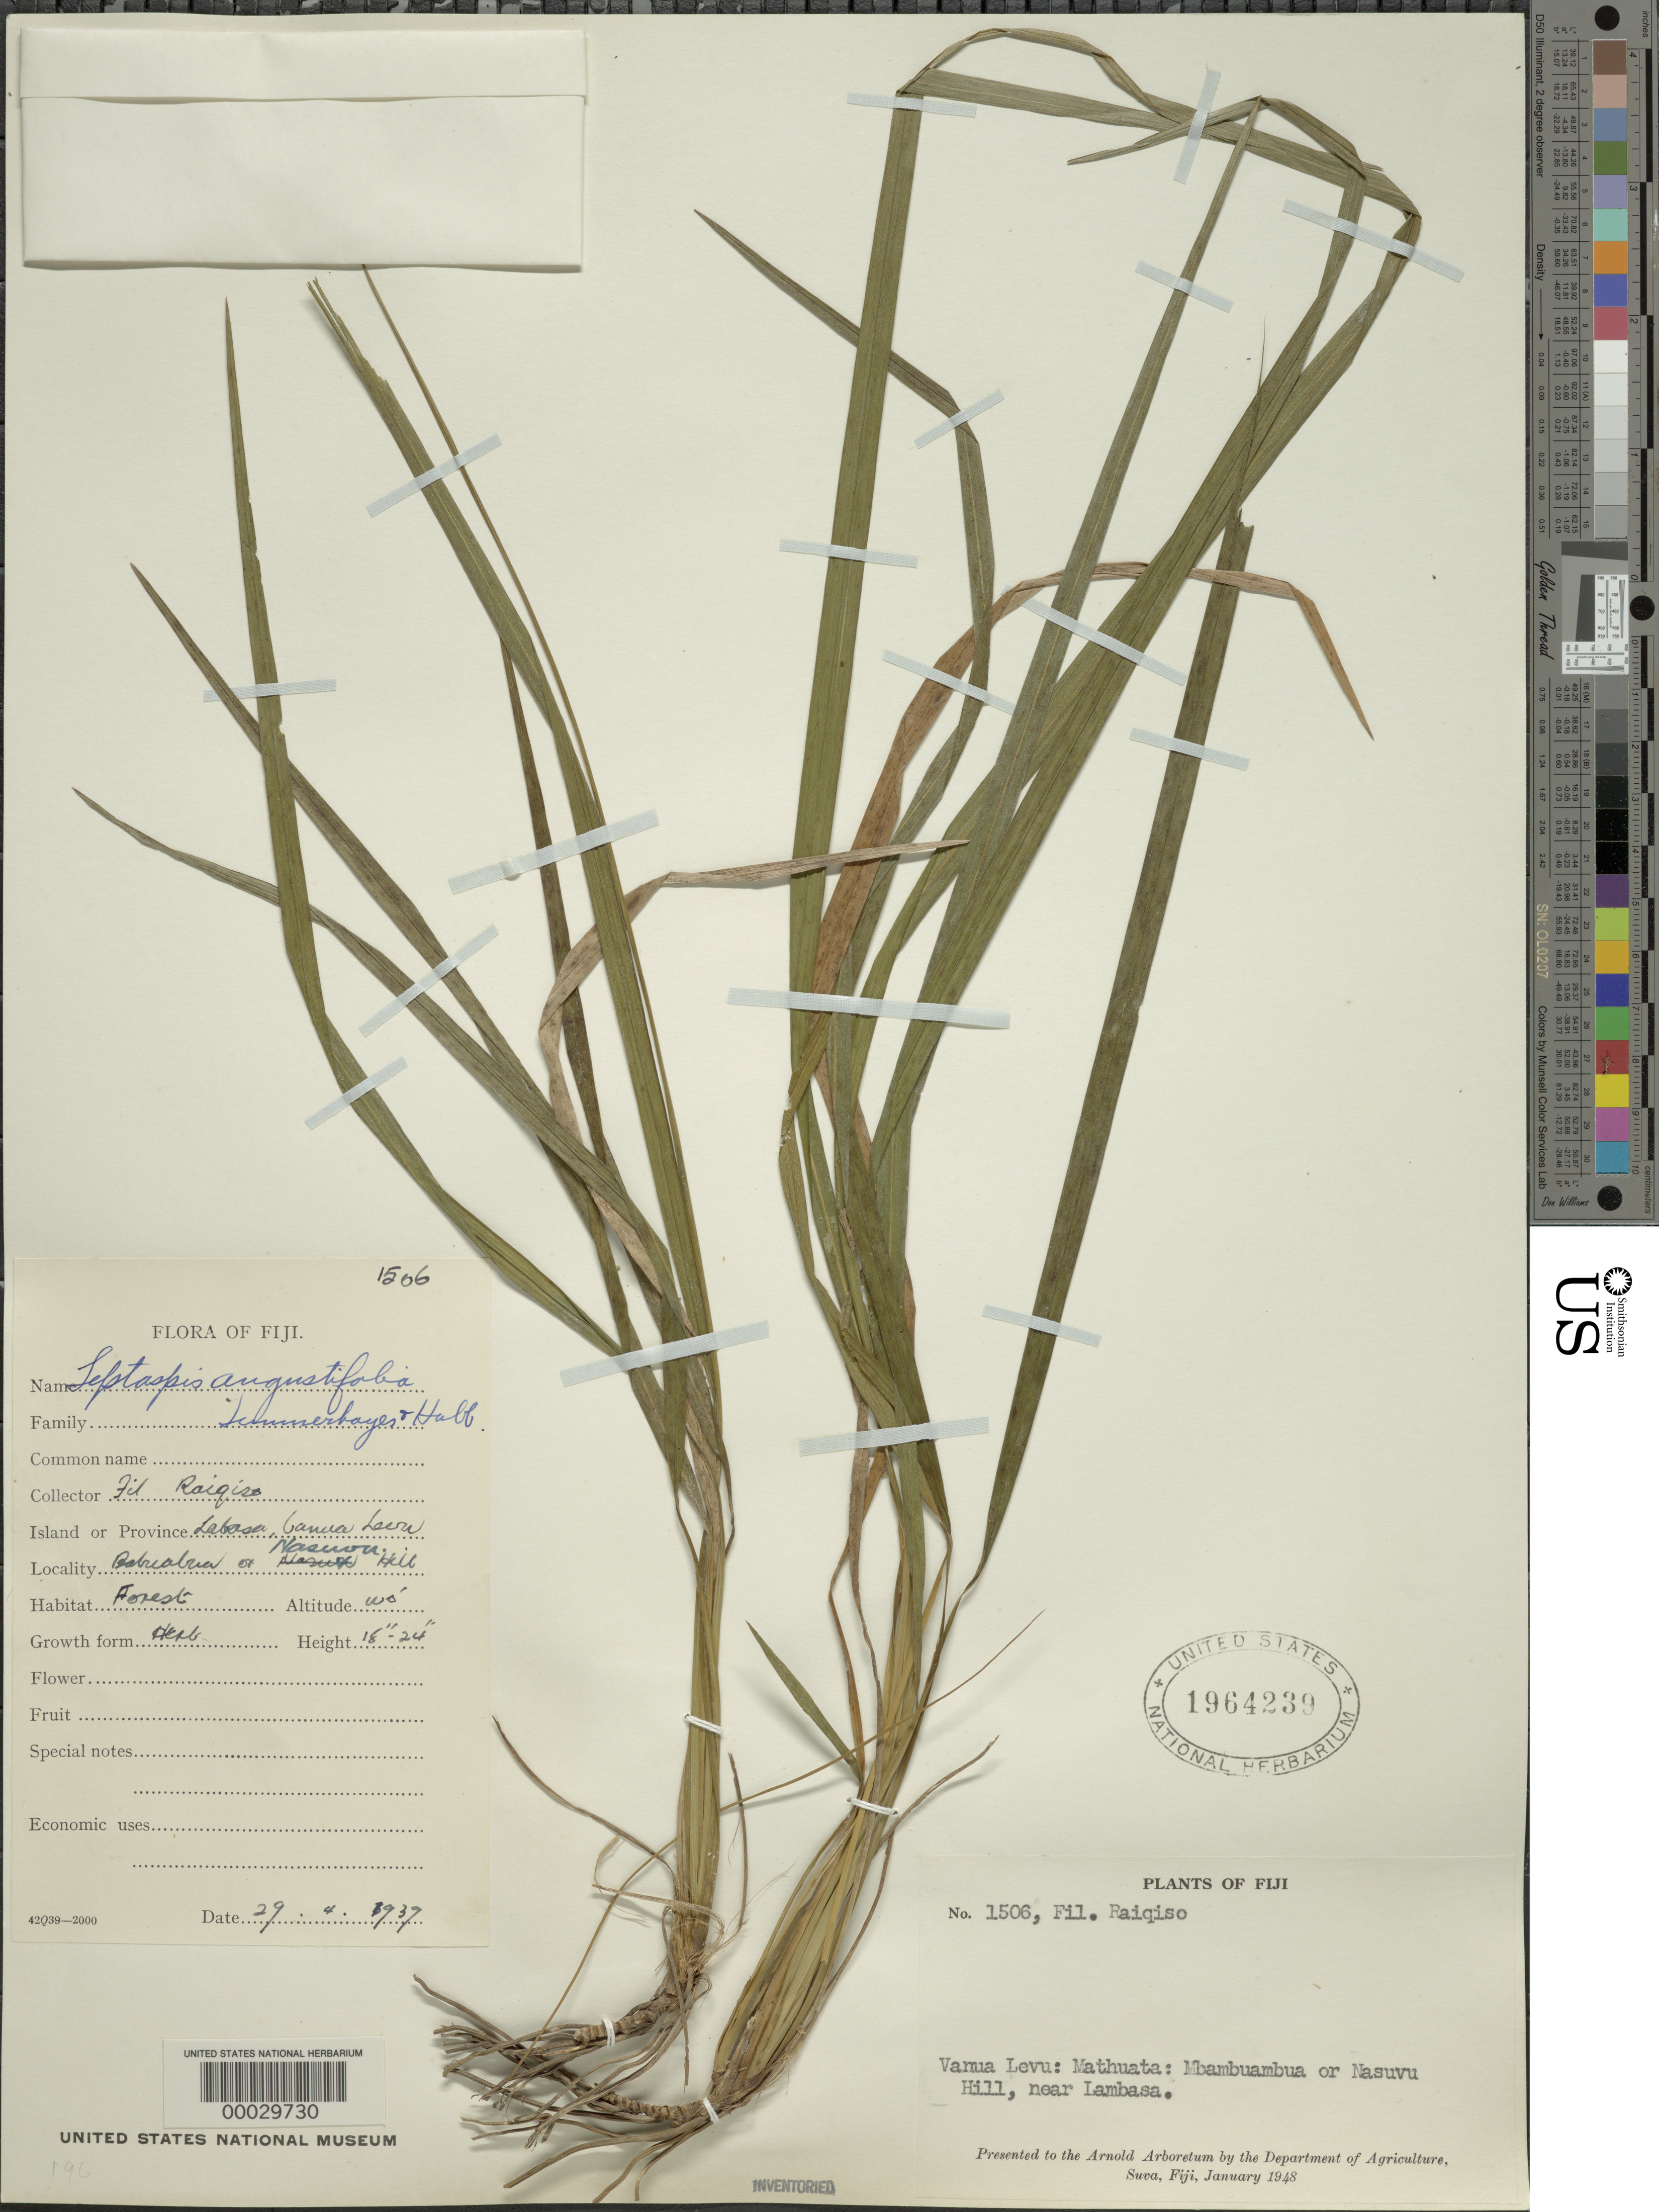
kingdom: Plantae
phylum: Tracheophyta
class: Liliopsida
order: Poales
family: Poaceae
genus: Leptaspis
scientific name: Leptaspis angustifolia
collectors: F. Raiqiso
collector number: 1506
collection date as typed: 29 Apr 1939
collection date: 1939-04-29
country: Fiji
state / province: Northern Division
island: Macuata-i-wai [Mathuata-i-wai]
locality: Mbambuambua or nasuvu hill; lambasa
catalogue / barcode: US 1964239